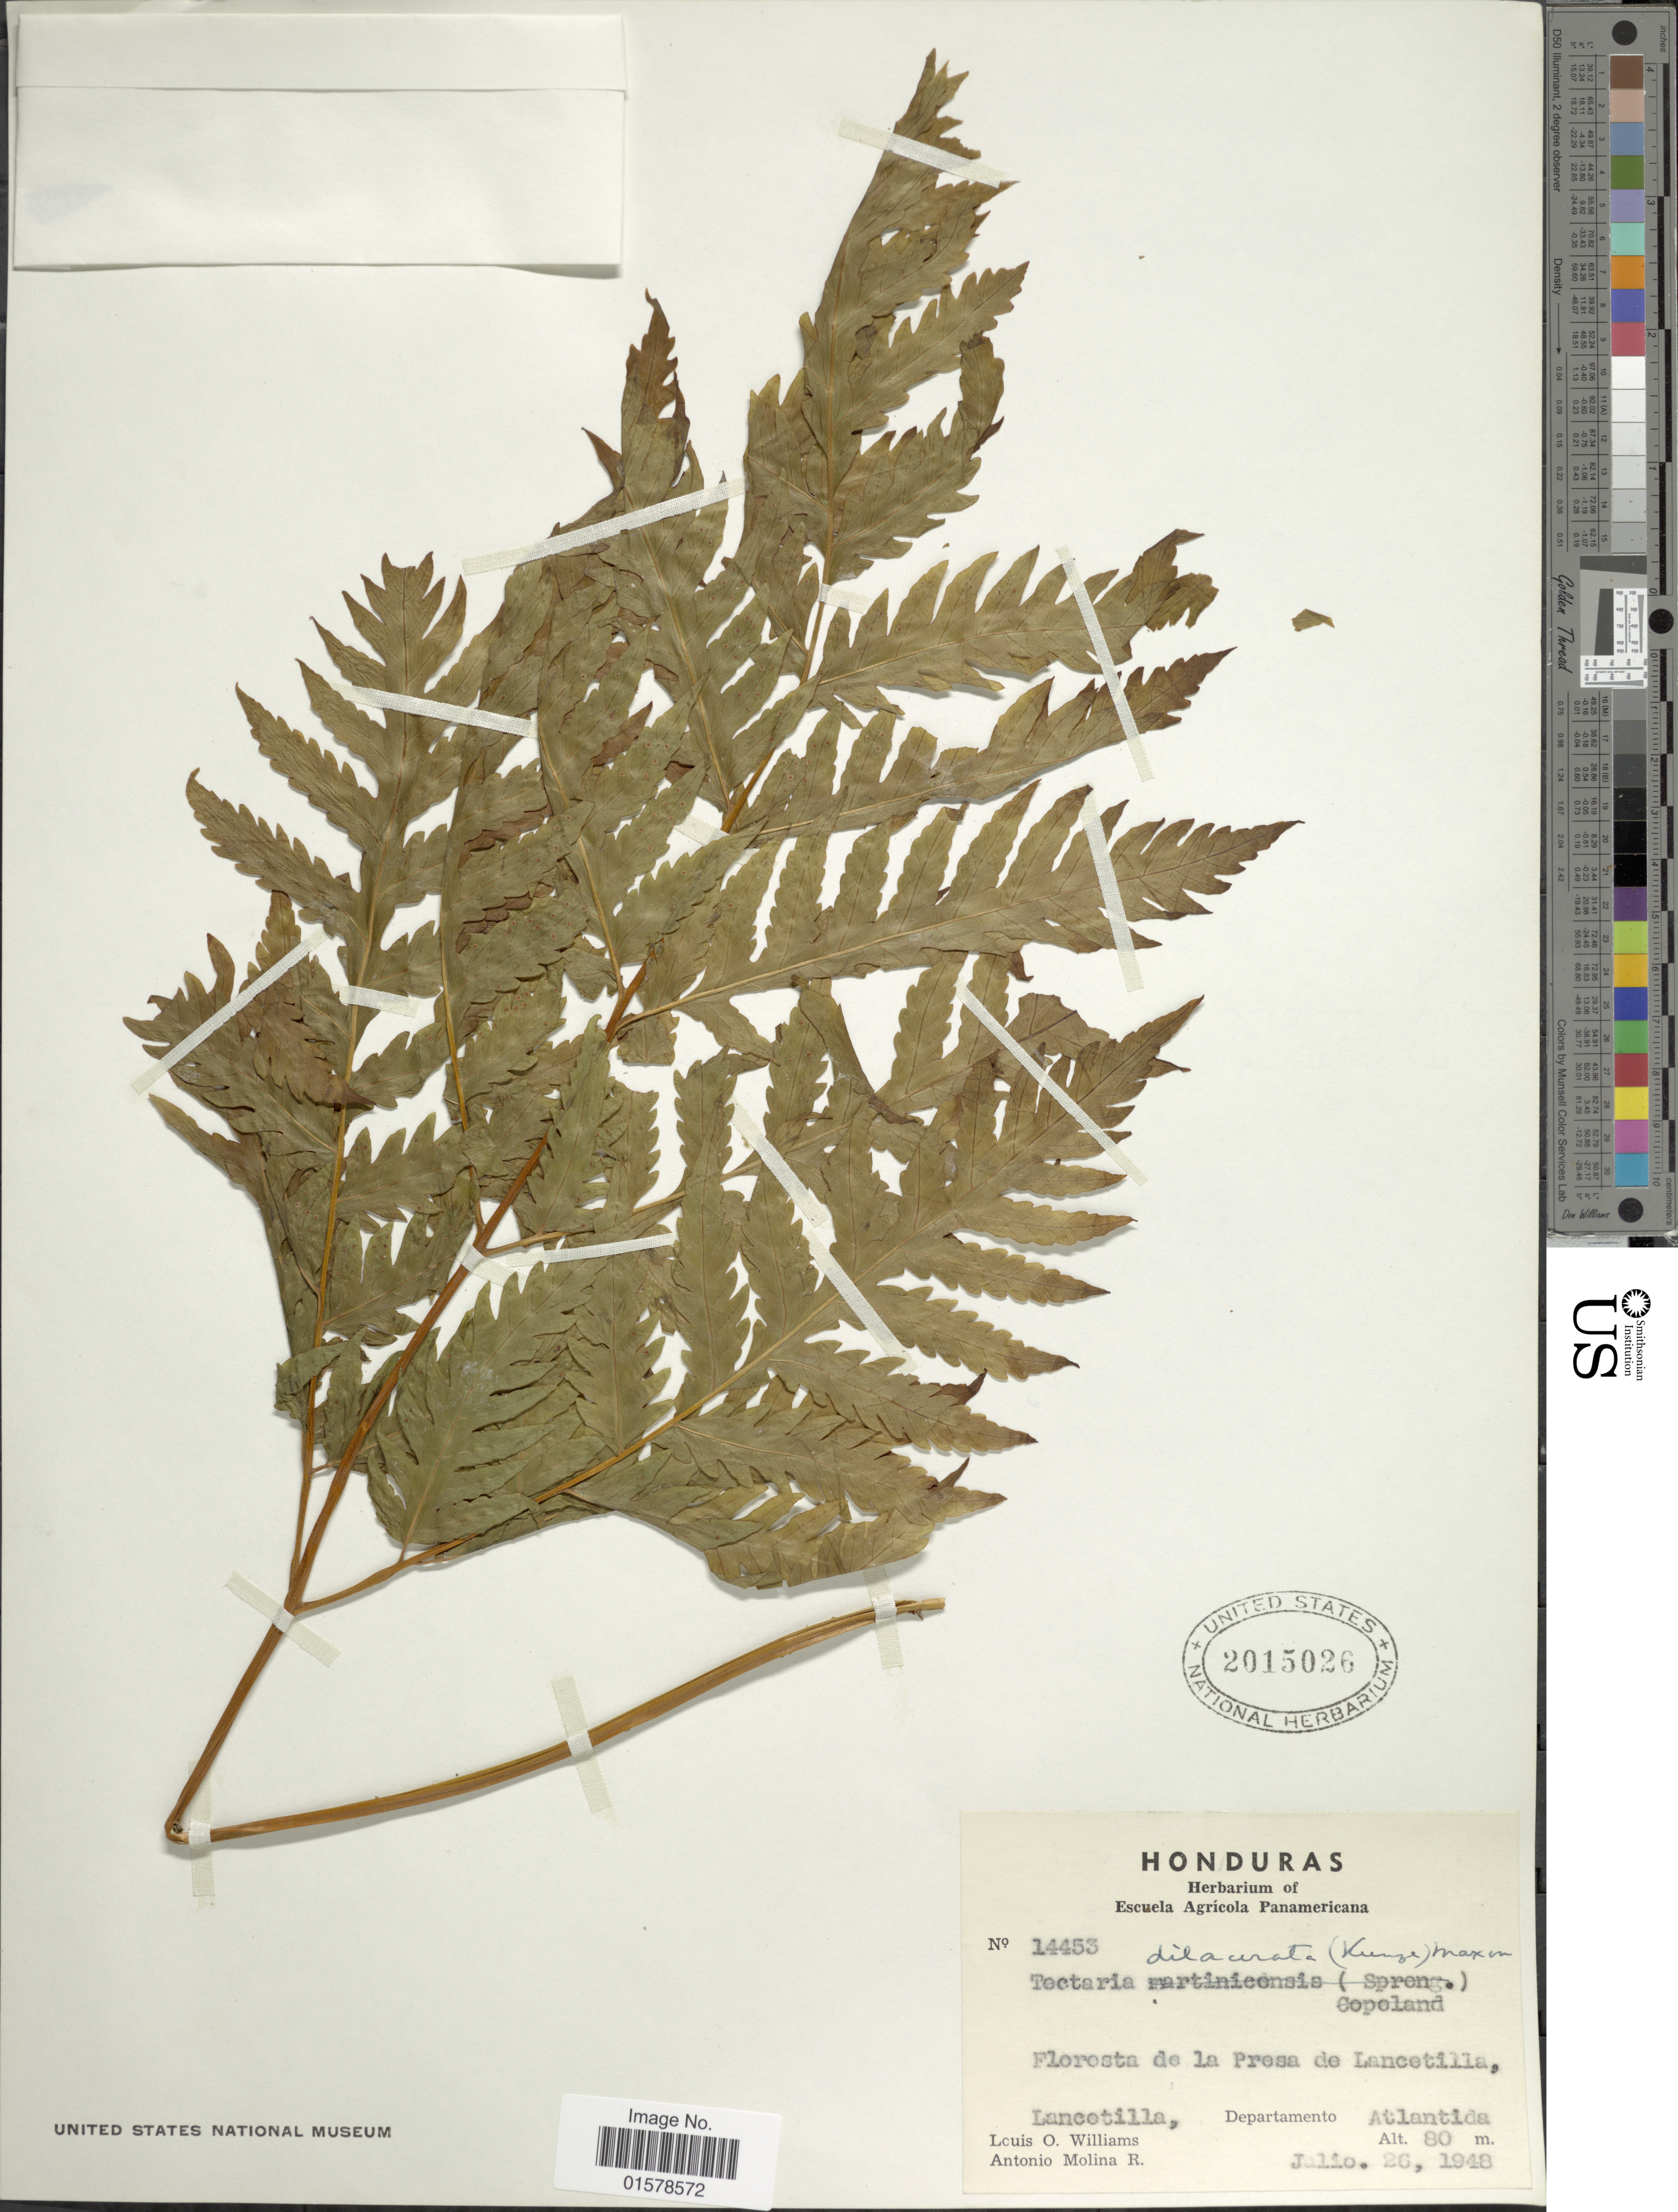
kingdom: Plantae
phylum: Tracheophyta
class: Polypodiopsida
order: Polypodiales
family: Tectariaceae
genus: Tectaria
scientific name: Tectaria mexicana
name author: (Fée) C.V. Morton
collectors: L. O. Williams & A. Molina R.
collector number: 14453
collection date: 1948-07-26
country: Honduras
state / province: Atlántida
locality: Floresta de la Presa de Lancetilla. Departamento Atlantida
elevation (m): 80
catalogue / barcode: US 2015026